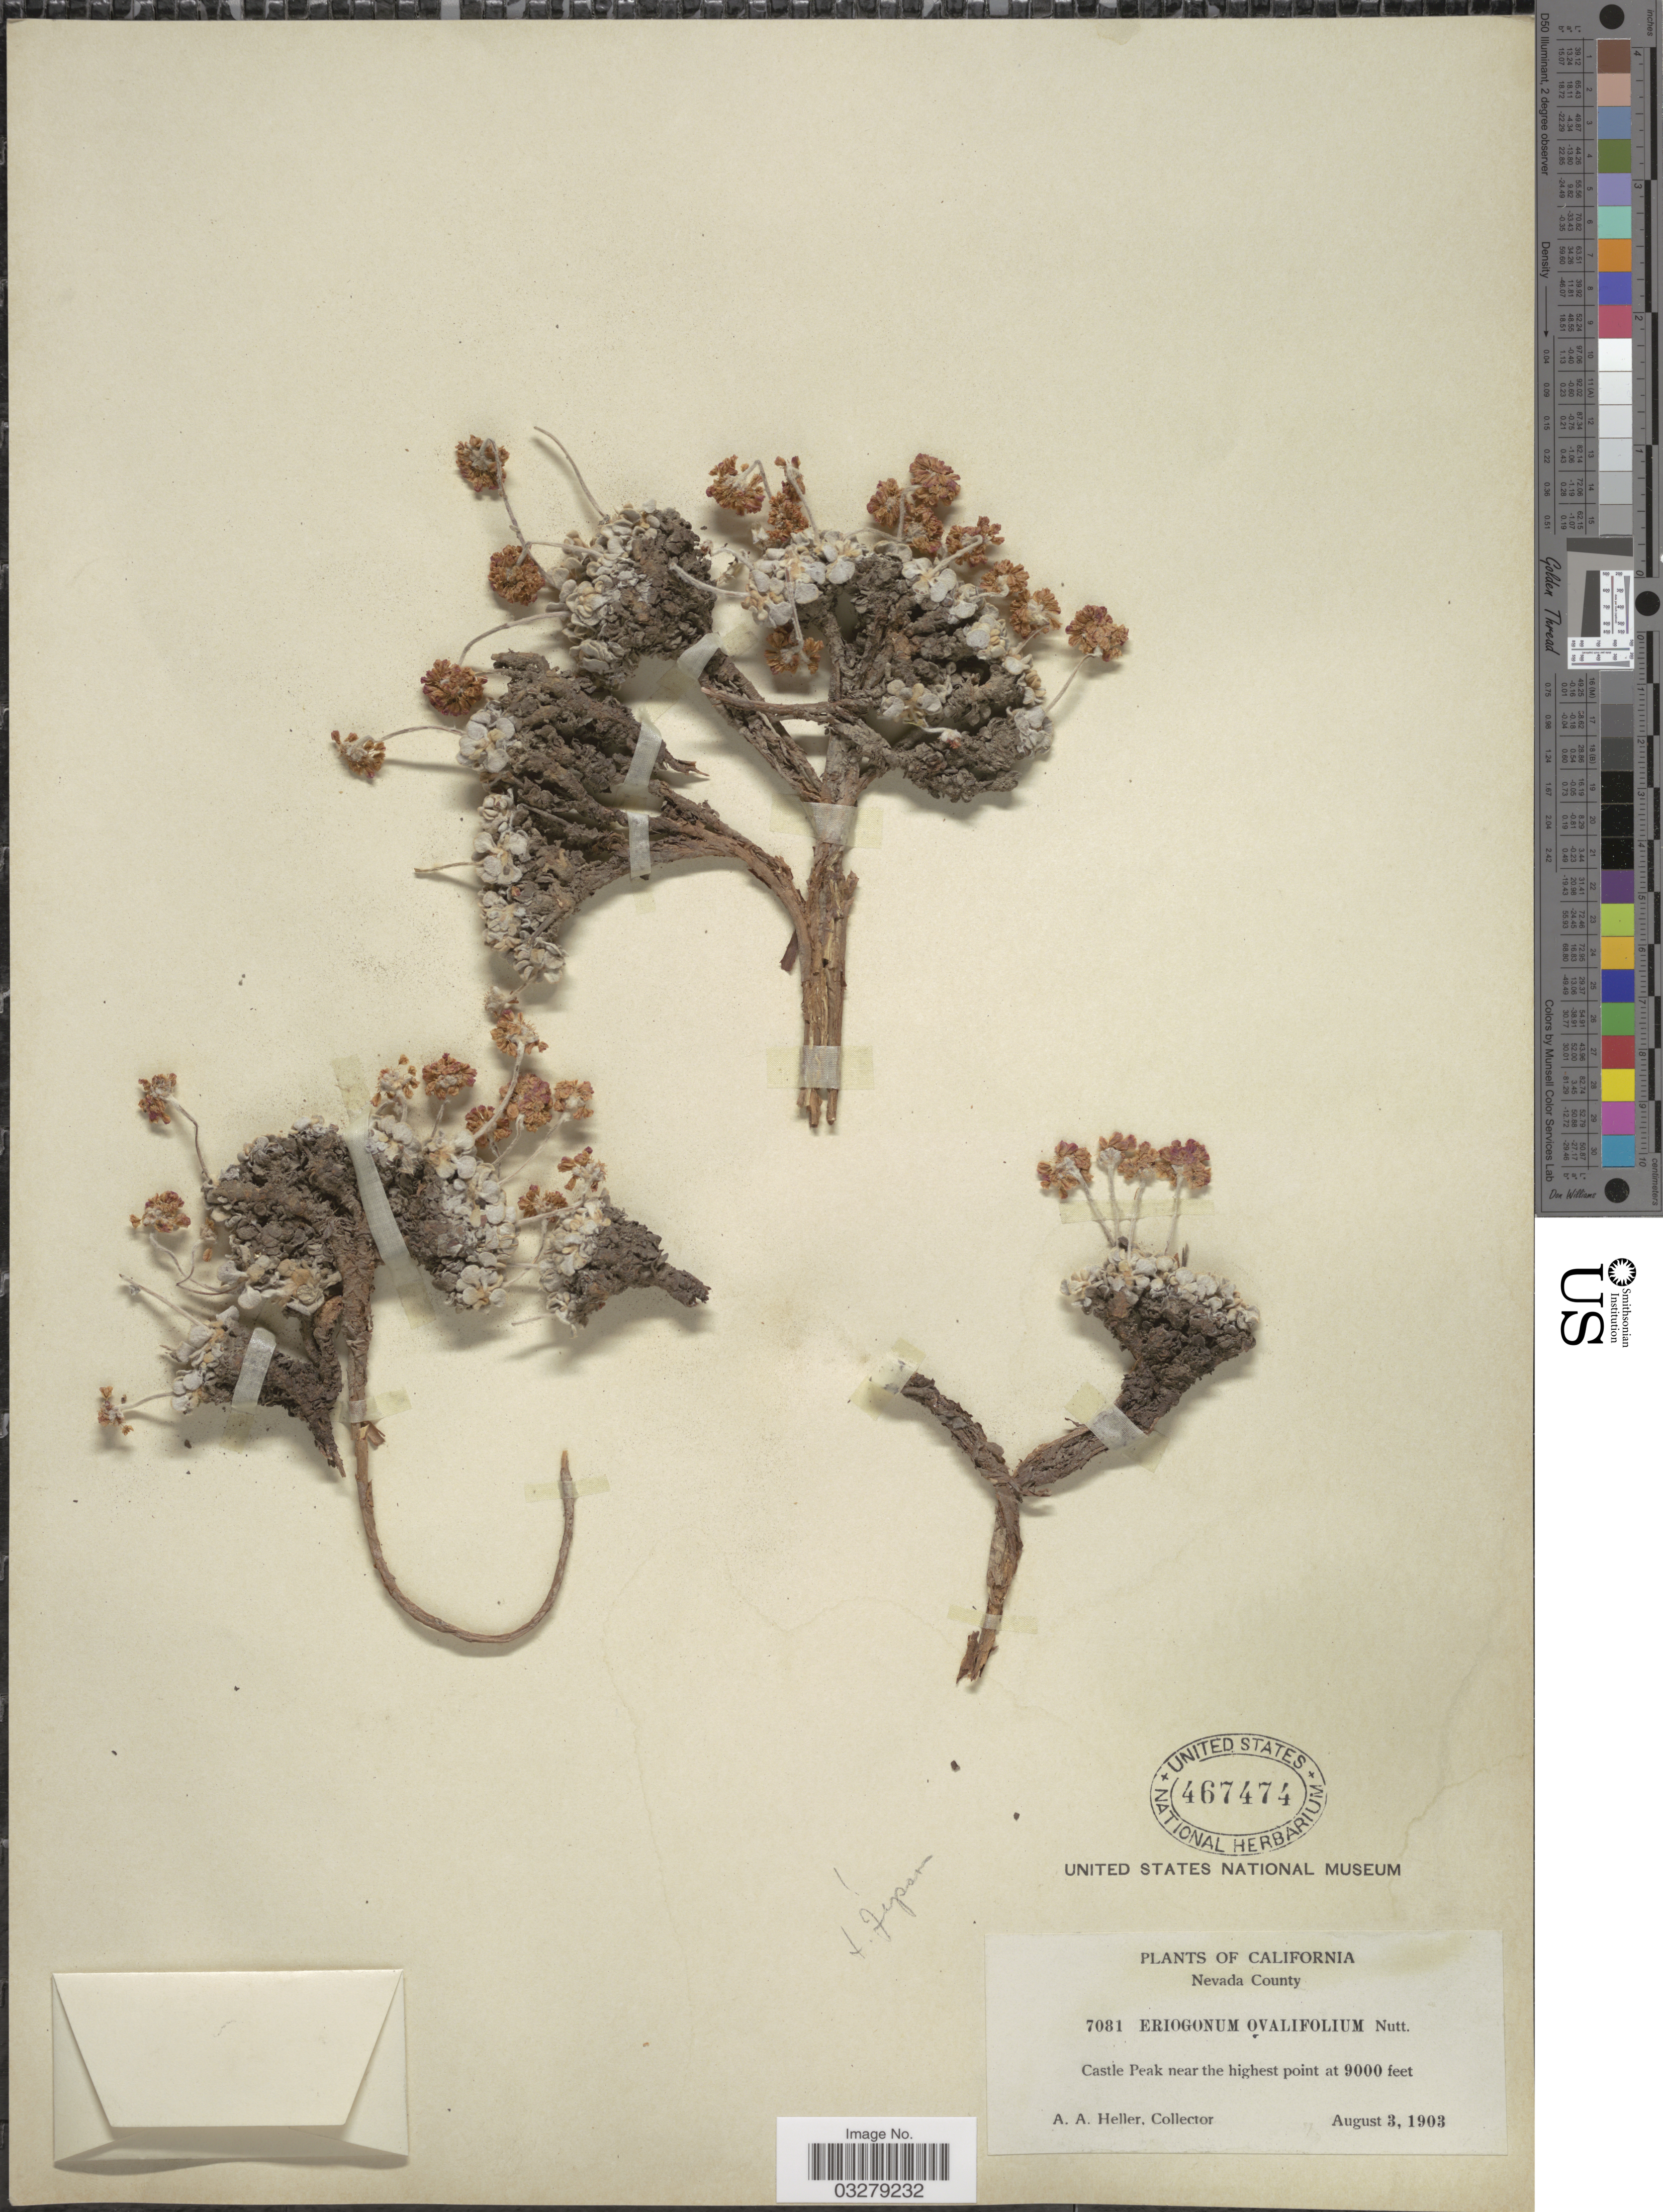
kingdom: Plantae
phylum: Tracheophyta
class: Magnoliopsida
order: Caryophyllales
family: Polygonaceae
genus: Eriogonum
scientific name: Eriogonum ovalifolium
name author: Nutt.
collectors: A. A. Heller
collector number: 7081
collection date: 1903-08-03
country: United States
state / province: California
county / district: Nevada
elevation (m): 2743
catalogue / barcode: US 467474